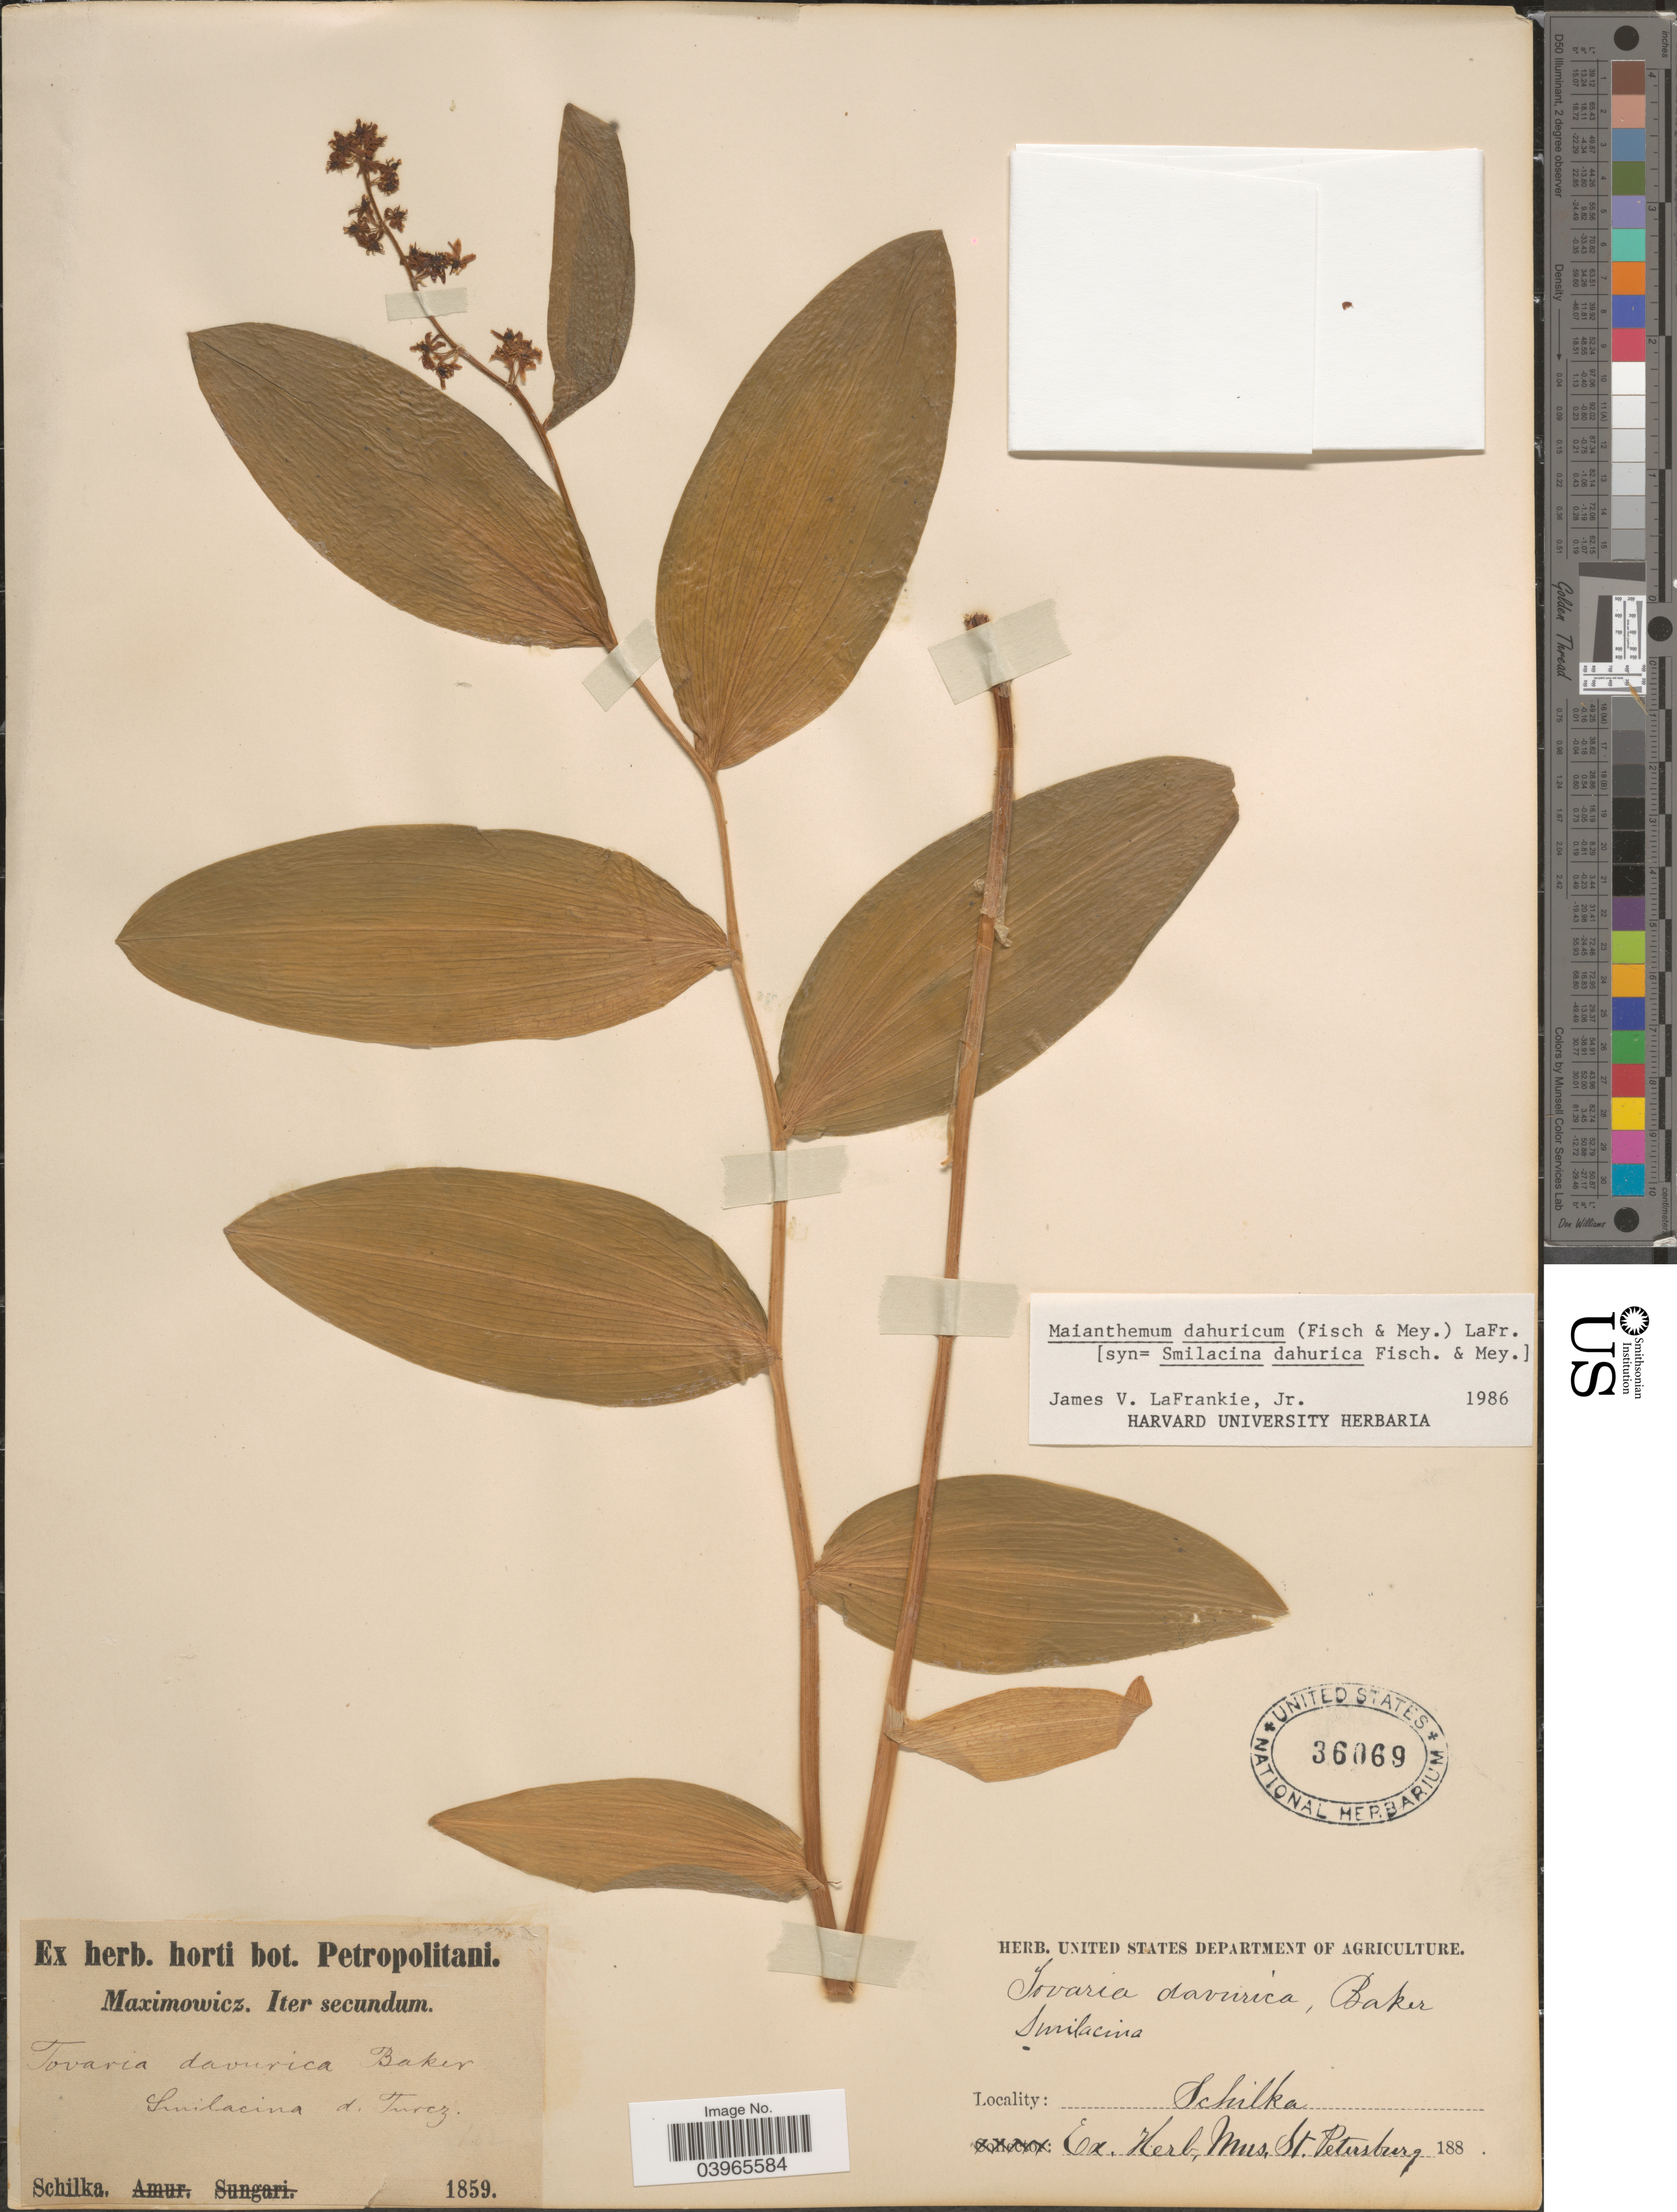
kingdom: Plantae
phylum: Tracheophyta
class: Liliopsida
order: Asparagales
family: Asparagaceae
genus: Maianthemum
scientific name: Maianthemum dahuricum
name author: (Turcz. ex Fisch. & C.A. Mey.) LaFrankie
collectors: Maximowicz, --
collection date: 1859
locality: Schilka. d. Turcz.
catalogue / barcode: US 36069